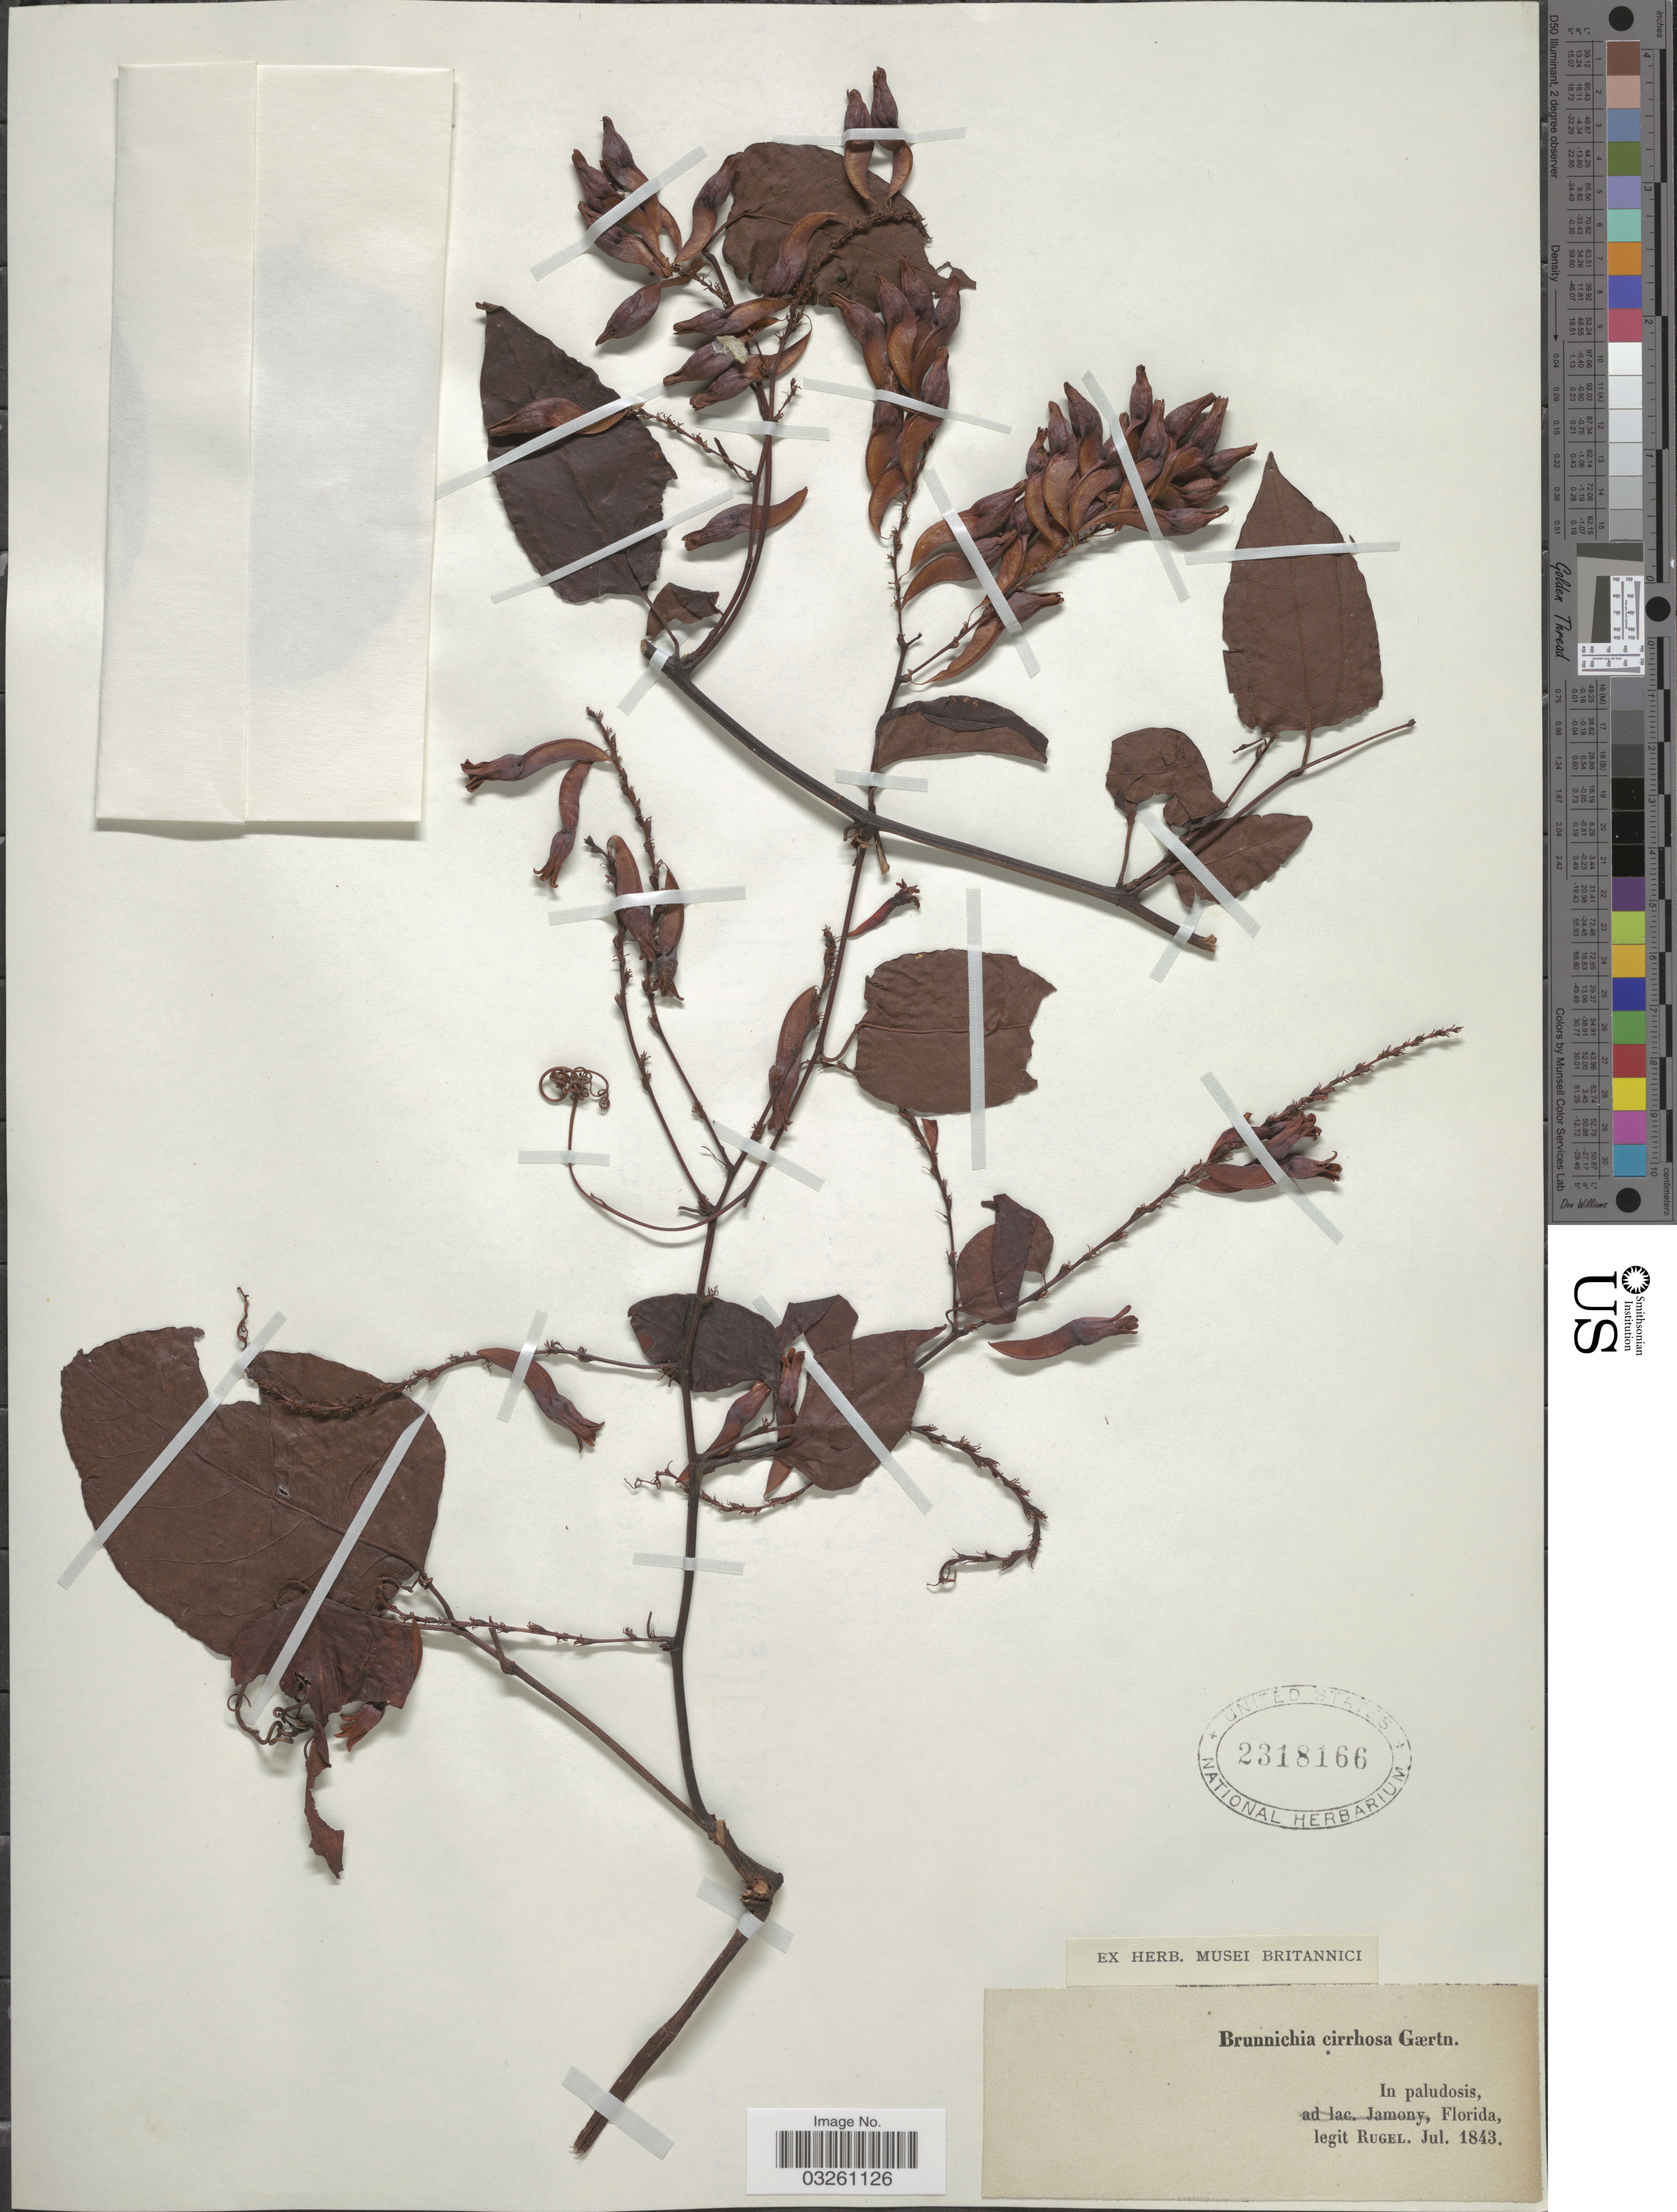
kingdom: Plantae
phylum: Tracheophyta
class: Magnoliopsida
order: Caryophyllales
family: Polygonaceae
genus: Brunnichia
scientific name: Brunnichia cirrhosa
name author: Gaertn.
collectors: Rugel, --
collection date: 1843-07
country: United States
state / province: Florida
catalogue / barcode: US 2318166